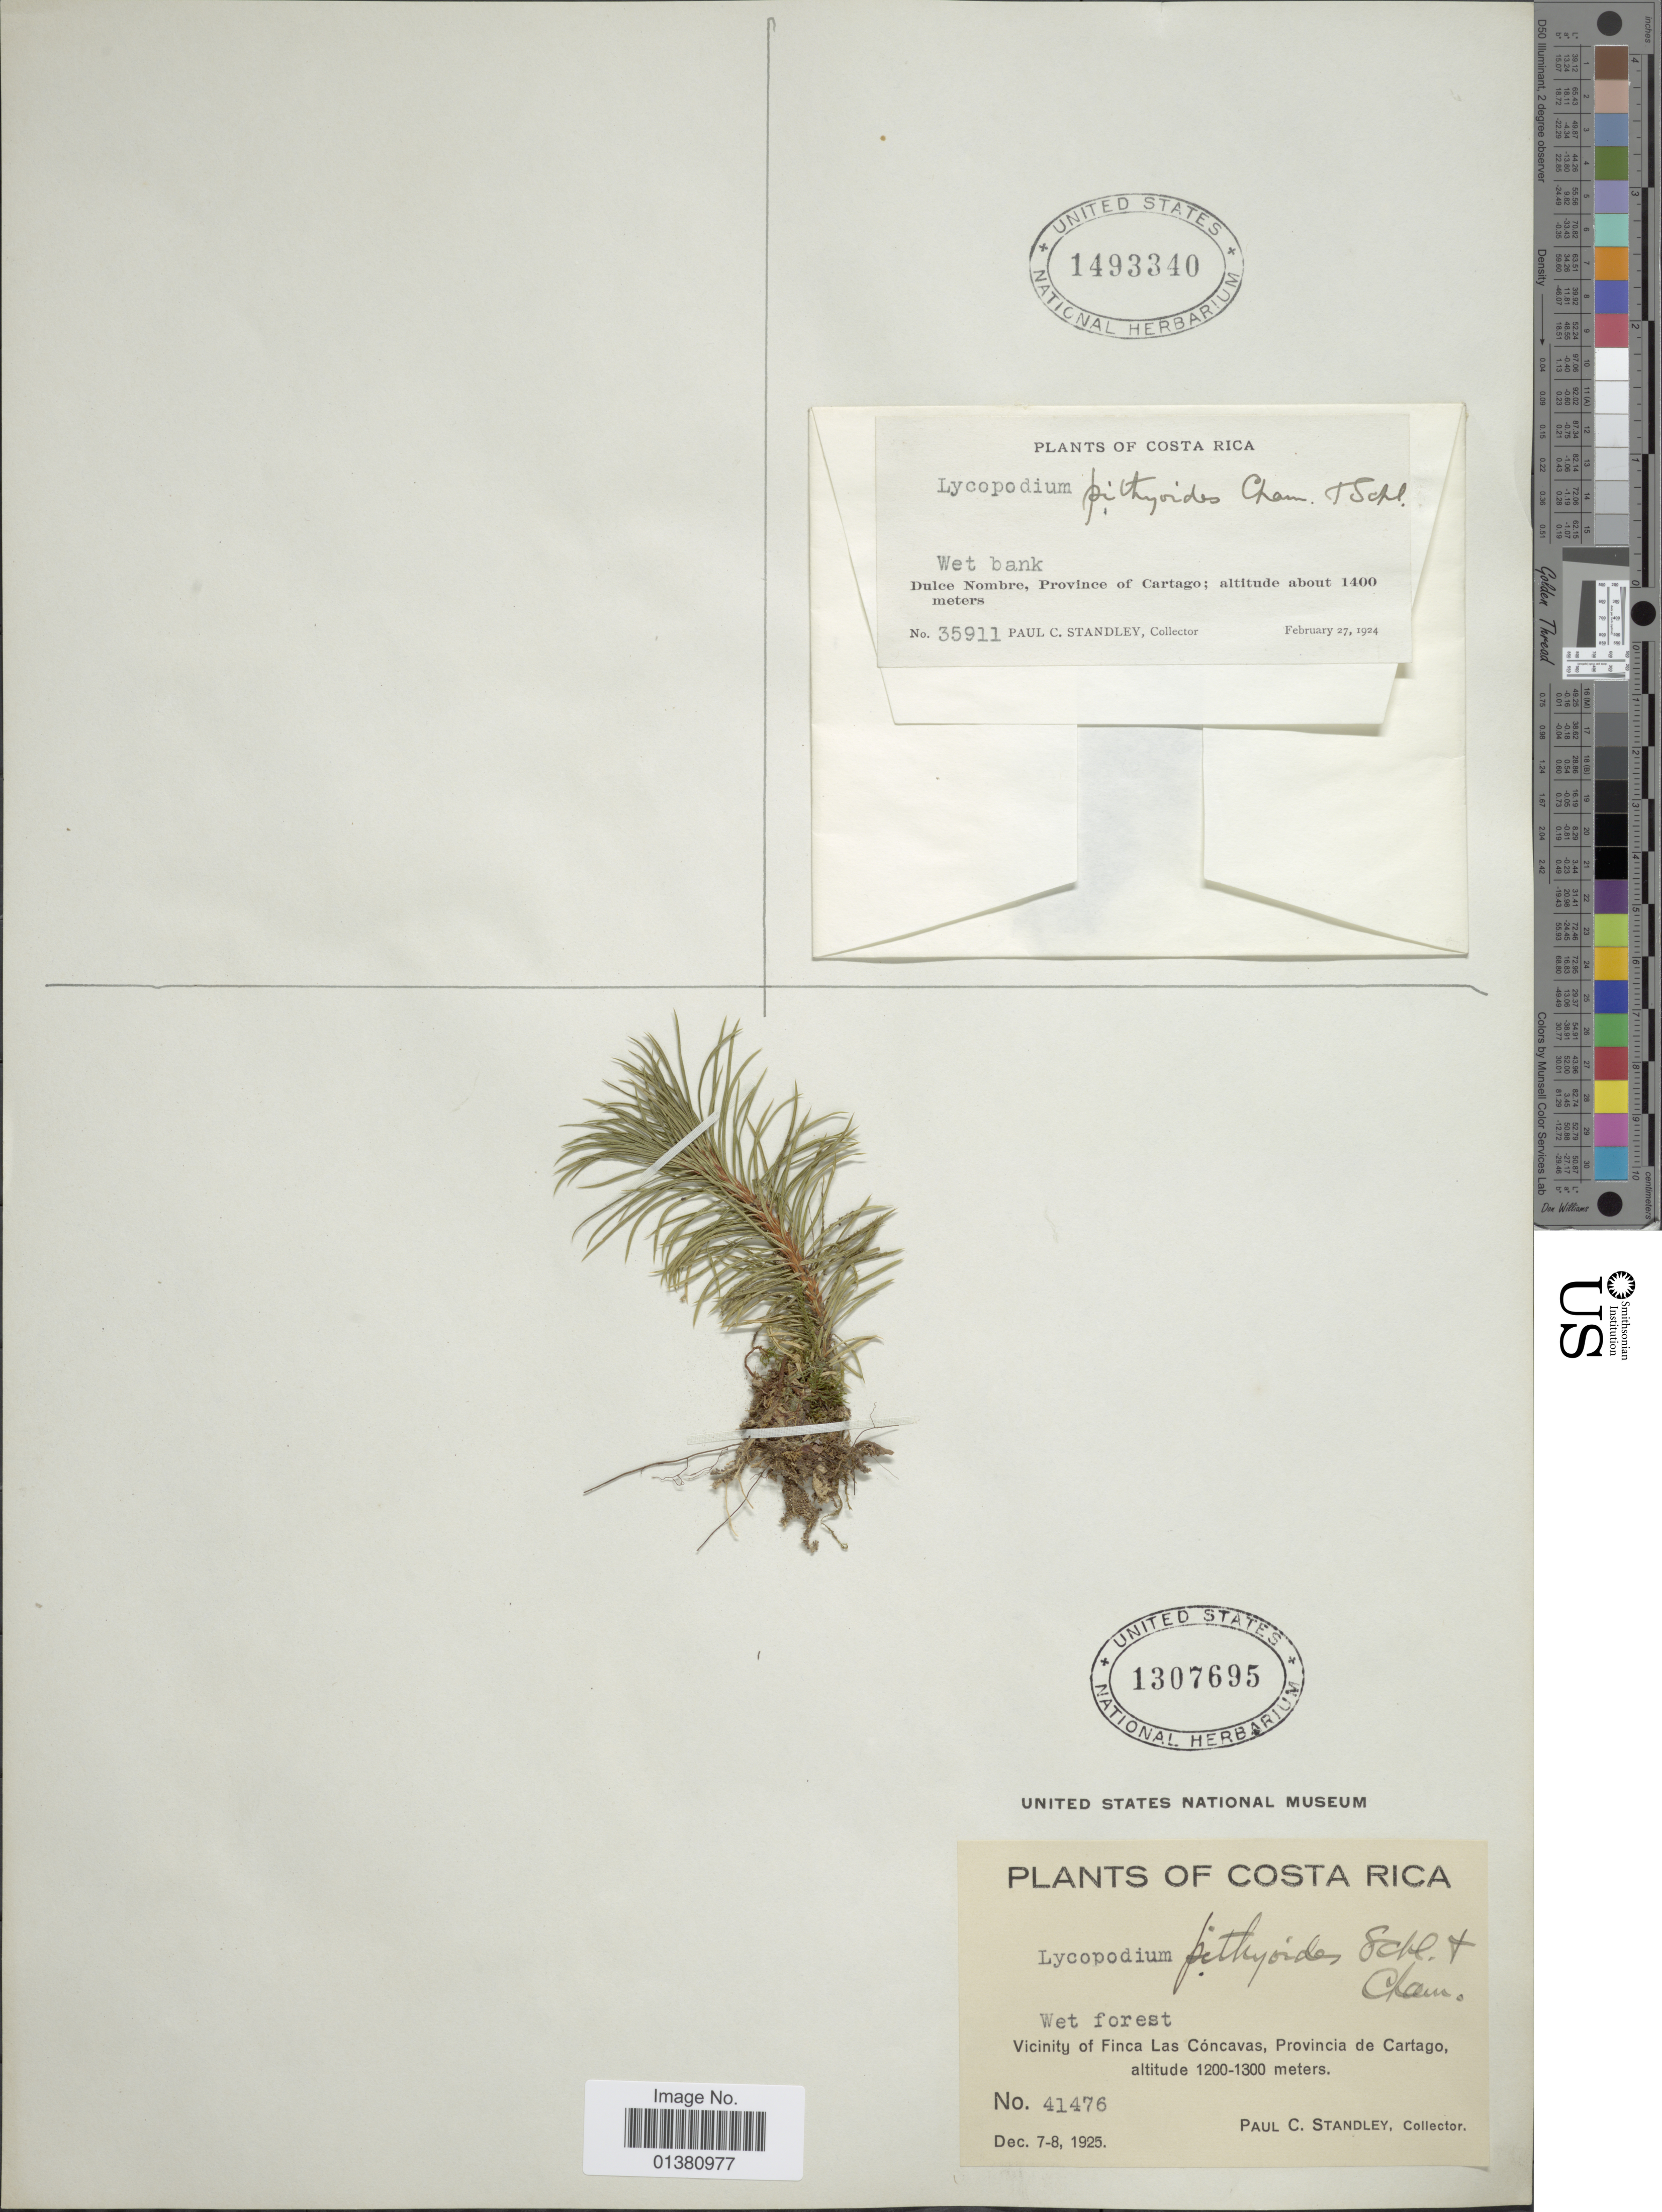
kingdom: Plantae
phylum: Tracheophyta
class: Lycopodiopsida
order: Lycopodiales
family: Lycopodiaceae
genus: Phlegmariurus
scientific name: Phlegmariurus pithyoides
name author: (Schltdl. & Cham.) B. Øllg.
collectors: P. C. Standley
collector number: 35911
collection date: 1924-02-27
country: Costa Rica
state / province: Cartago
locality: Dulce Nombre, Province of Cartago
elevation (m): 1400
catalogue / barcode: US 1493340-2